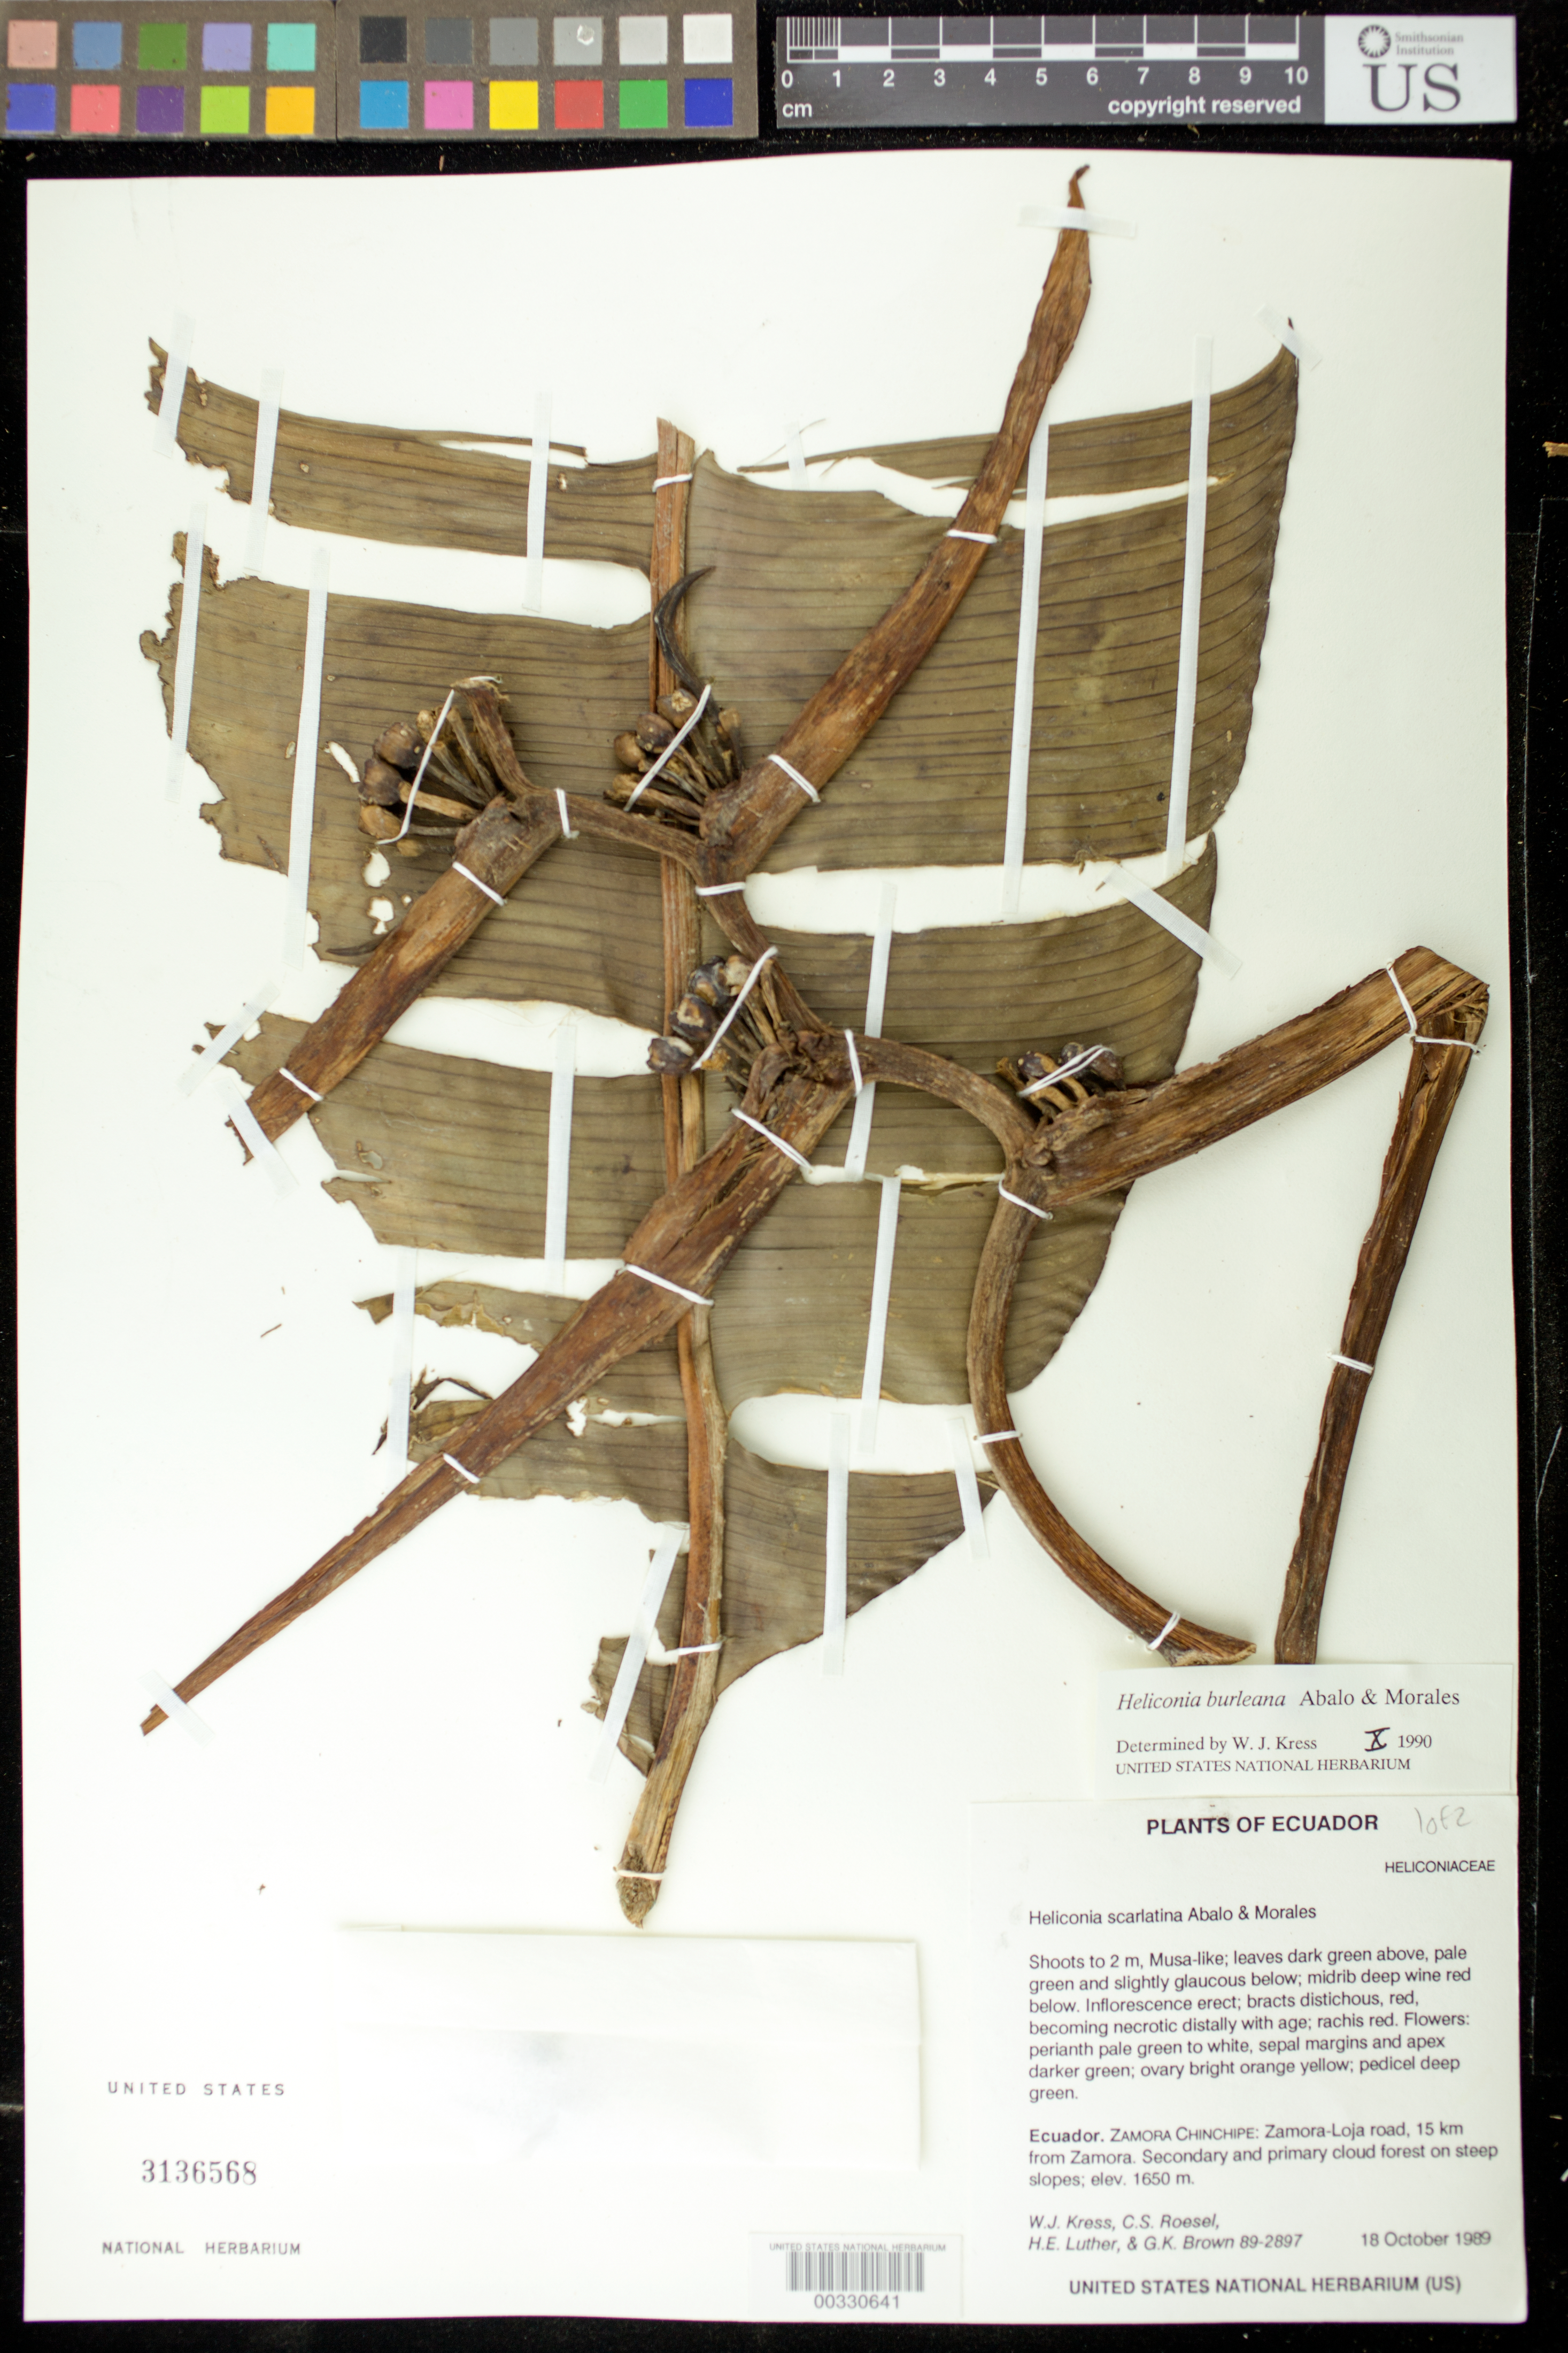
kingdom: Plantae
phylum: Tracheophyta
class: Liliopsida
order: Zingiberales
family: Heliconiaceae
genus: Heliconia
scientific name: Heliconia burleana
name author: Abalo & G. Morales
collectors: W. J. Kress, C. S. Roesel, Harry E. Luther & G. K. Brown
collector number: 89-2897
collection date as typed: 18 Oct 1989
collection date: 1989-10-18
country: Ecuador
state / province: Zamora-Chinchipe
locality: Zamora-Loja road, 15 km from Zamora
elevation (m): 1650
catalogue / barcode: US 3136568